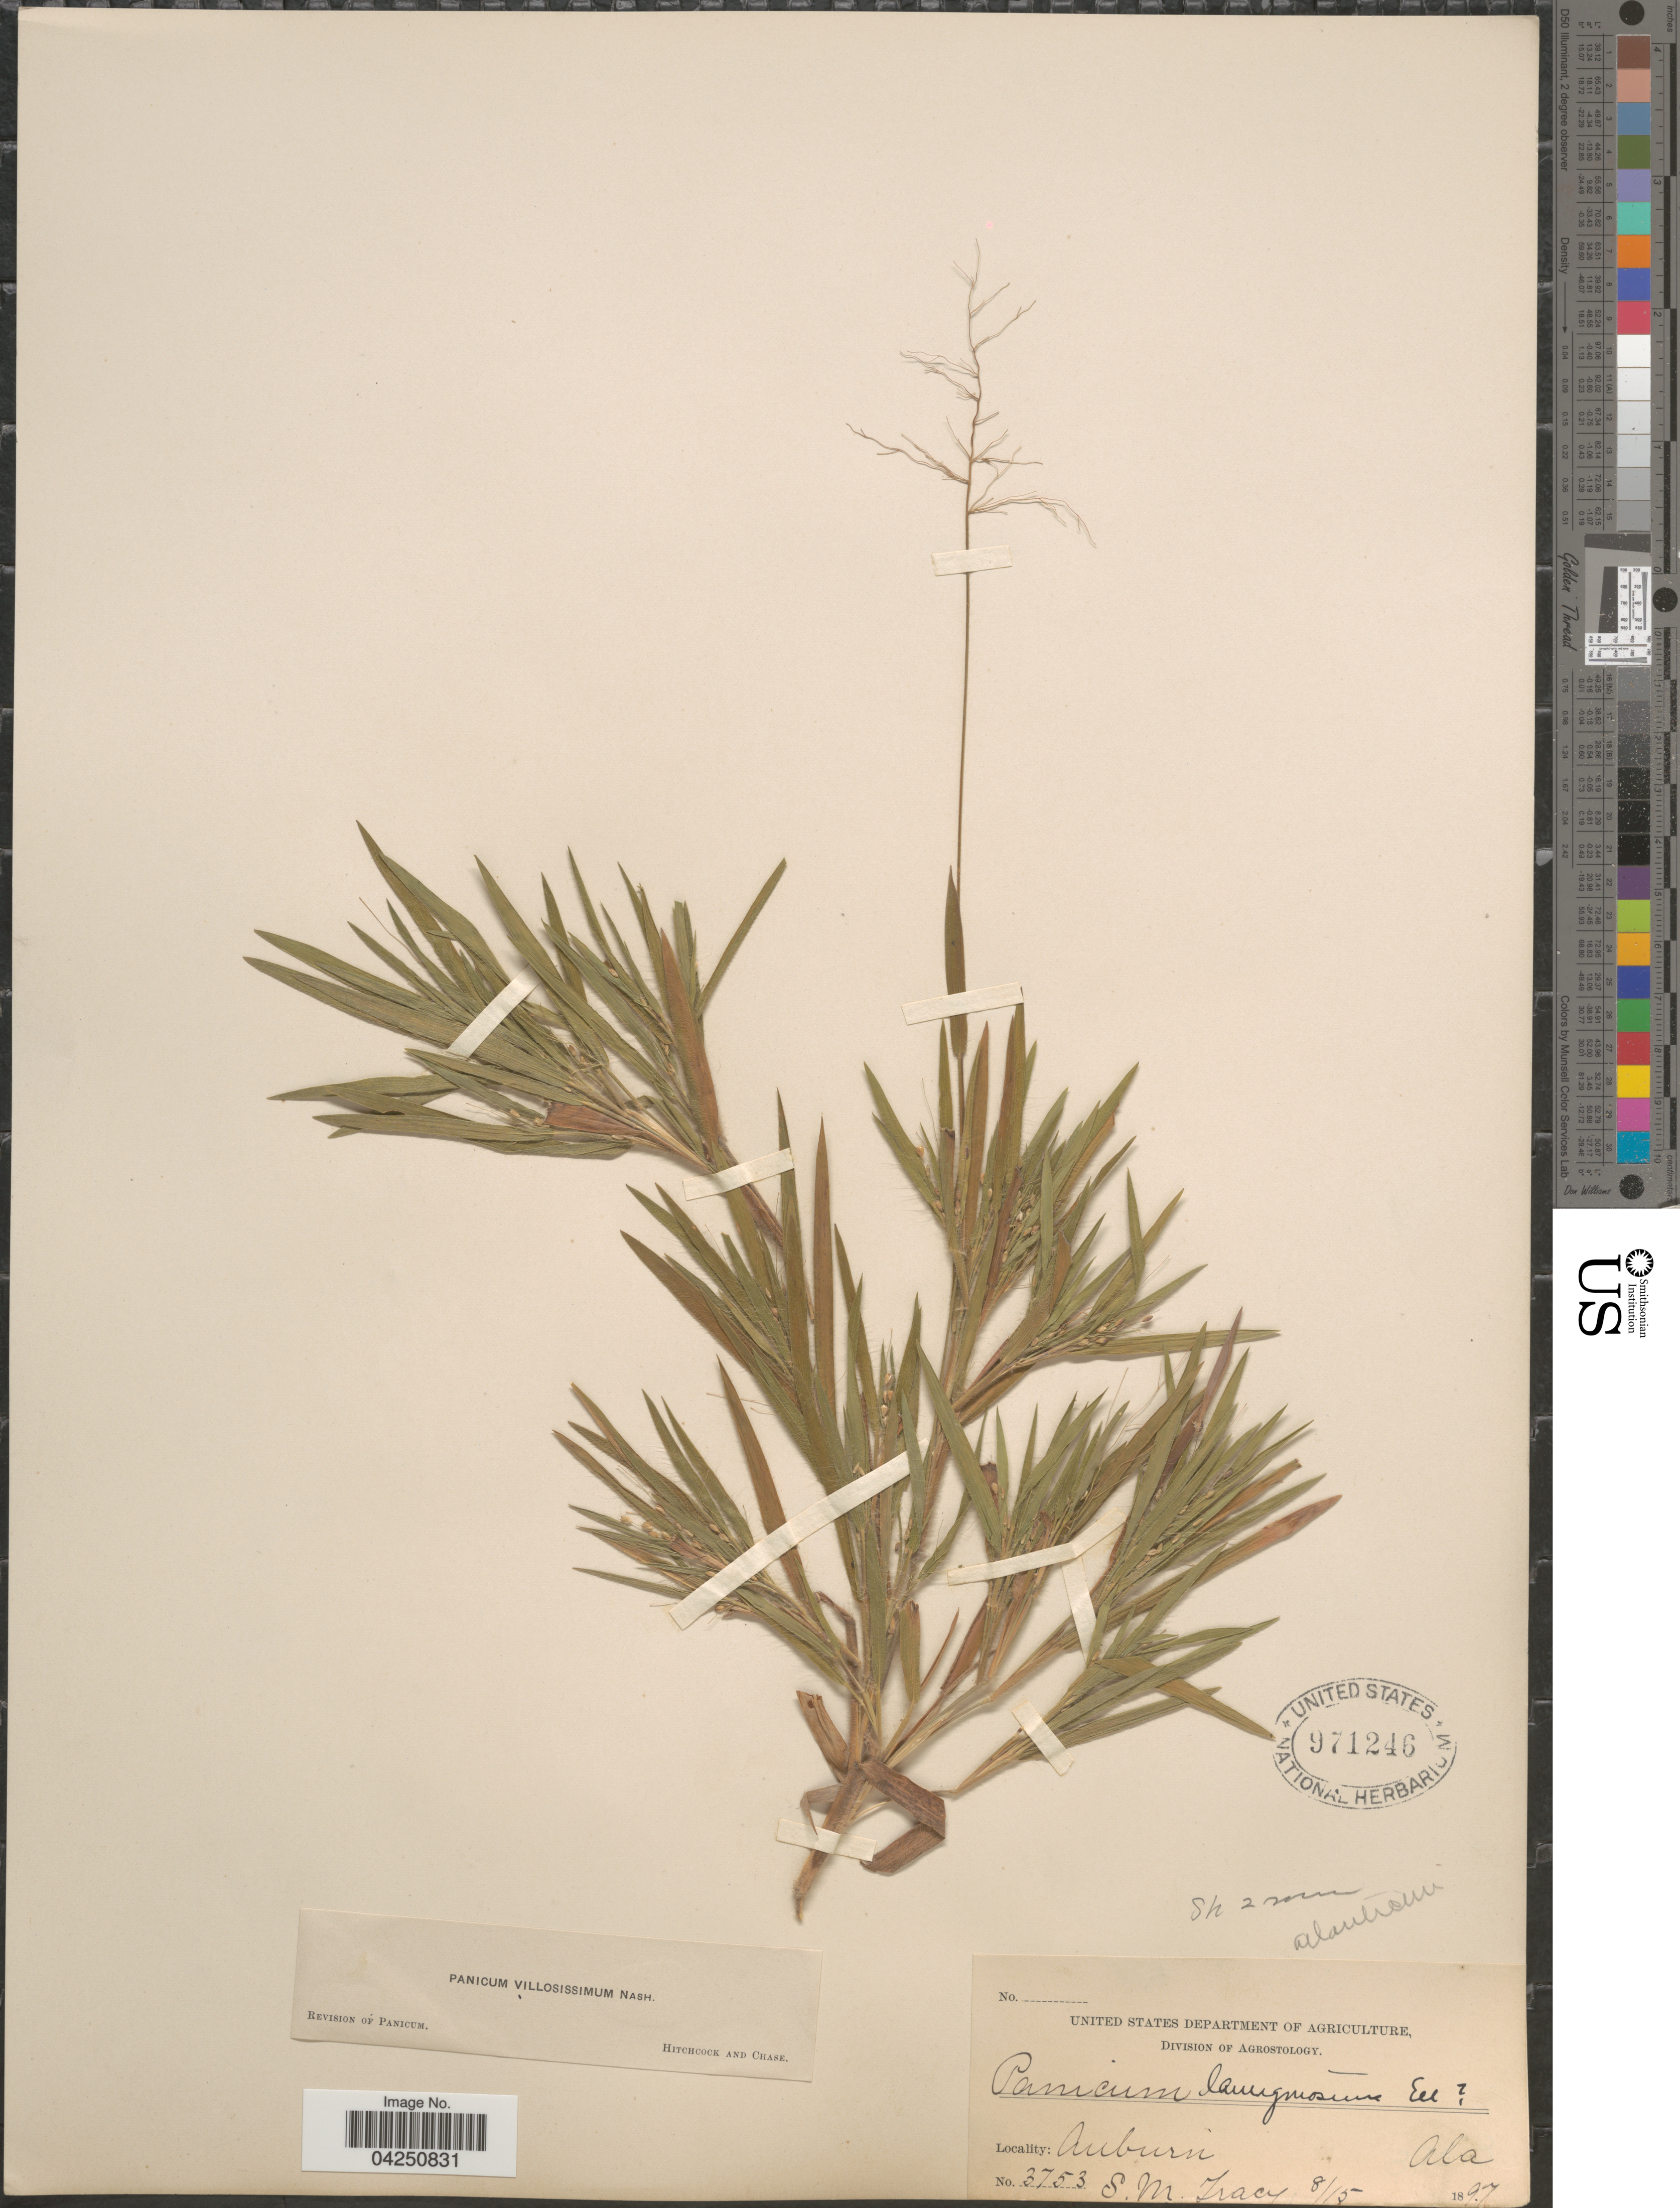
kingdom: Plantae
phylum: Tracheophyta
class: Liliopsida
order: Poales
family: Poaceae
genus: Dichanthelium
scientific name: Dichanthelium acuminatum var. acuminatum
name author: (Sw.) Gould & C.A. Clark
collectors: S. M. Tracy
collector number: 3753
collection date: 1897-08-15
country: United States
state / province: Alabama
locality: Auburn.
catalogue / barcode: US 971246